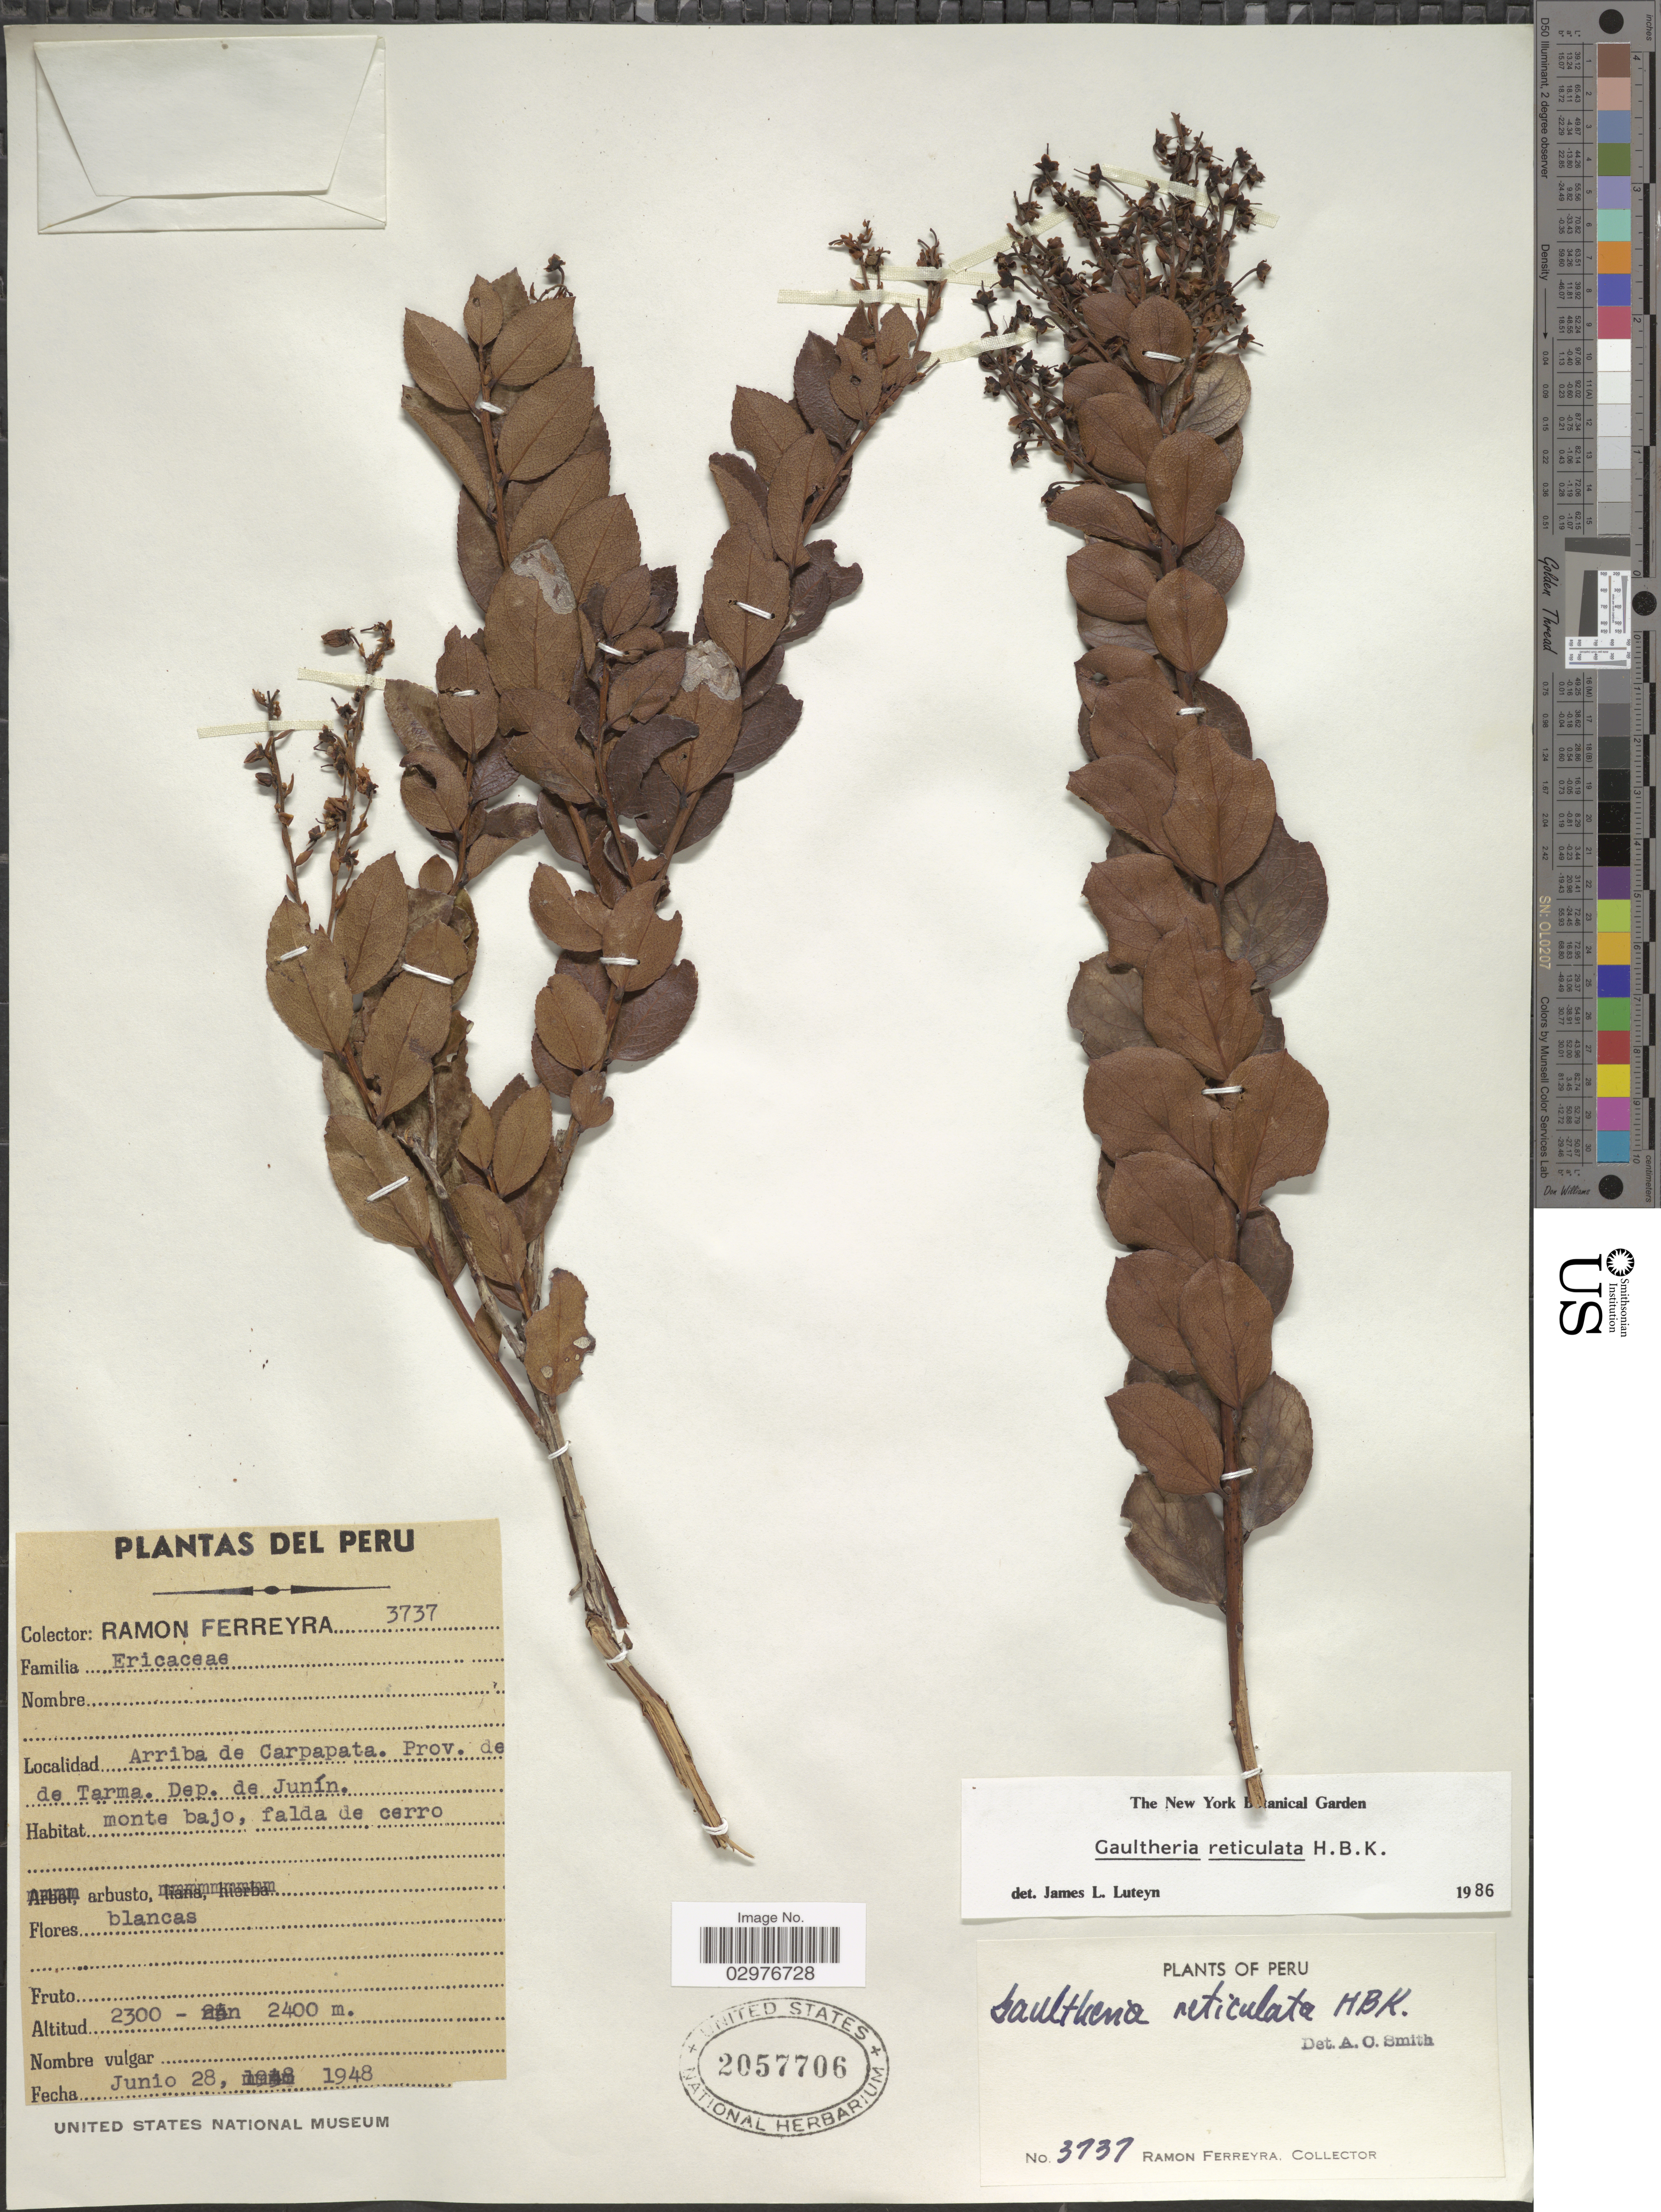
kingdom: Plantae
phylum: Tracheophyta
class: Magnoliopsida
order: Ericales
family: Ericaceae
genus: Gaultheria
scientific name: Gaultheria reticulata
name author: Kunth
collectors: R. A. Ferreyra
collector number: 3737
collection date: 1948-06-28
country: Peru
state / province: Junín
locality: Arriba de Carpapata. Prov. de Tarma. Dep. de Junín.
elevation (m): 2300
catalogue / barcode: US 2057706